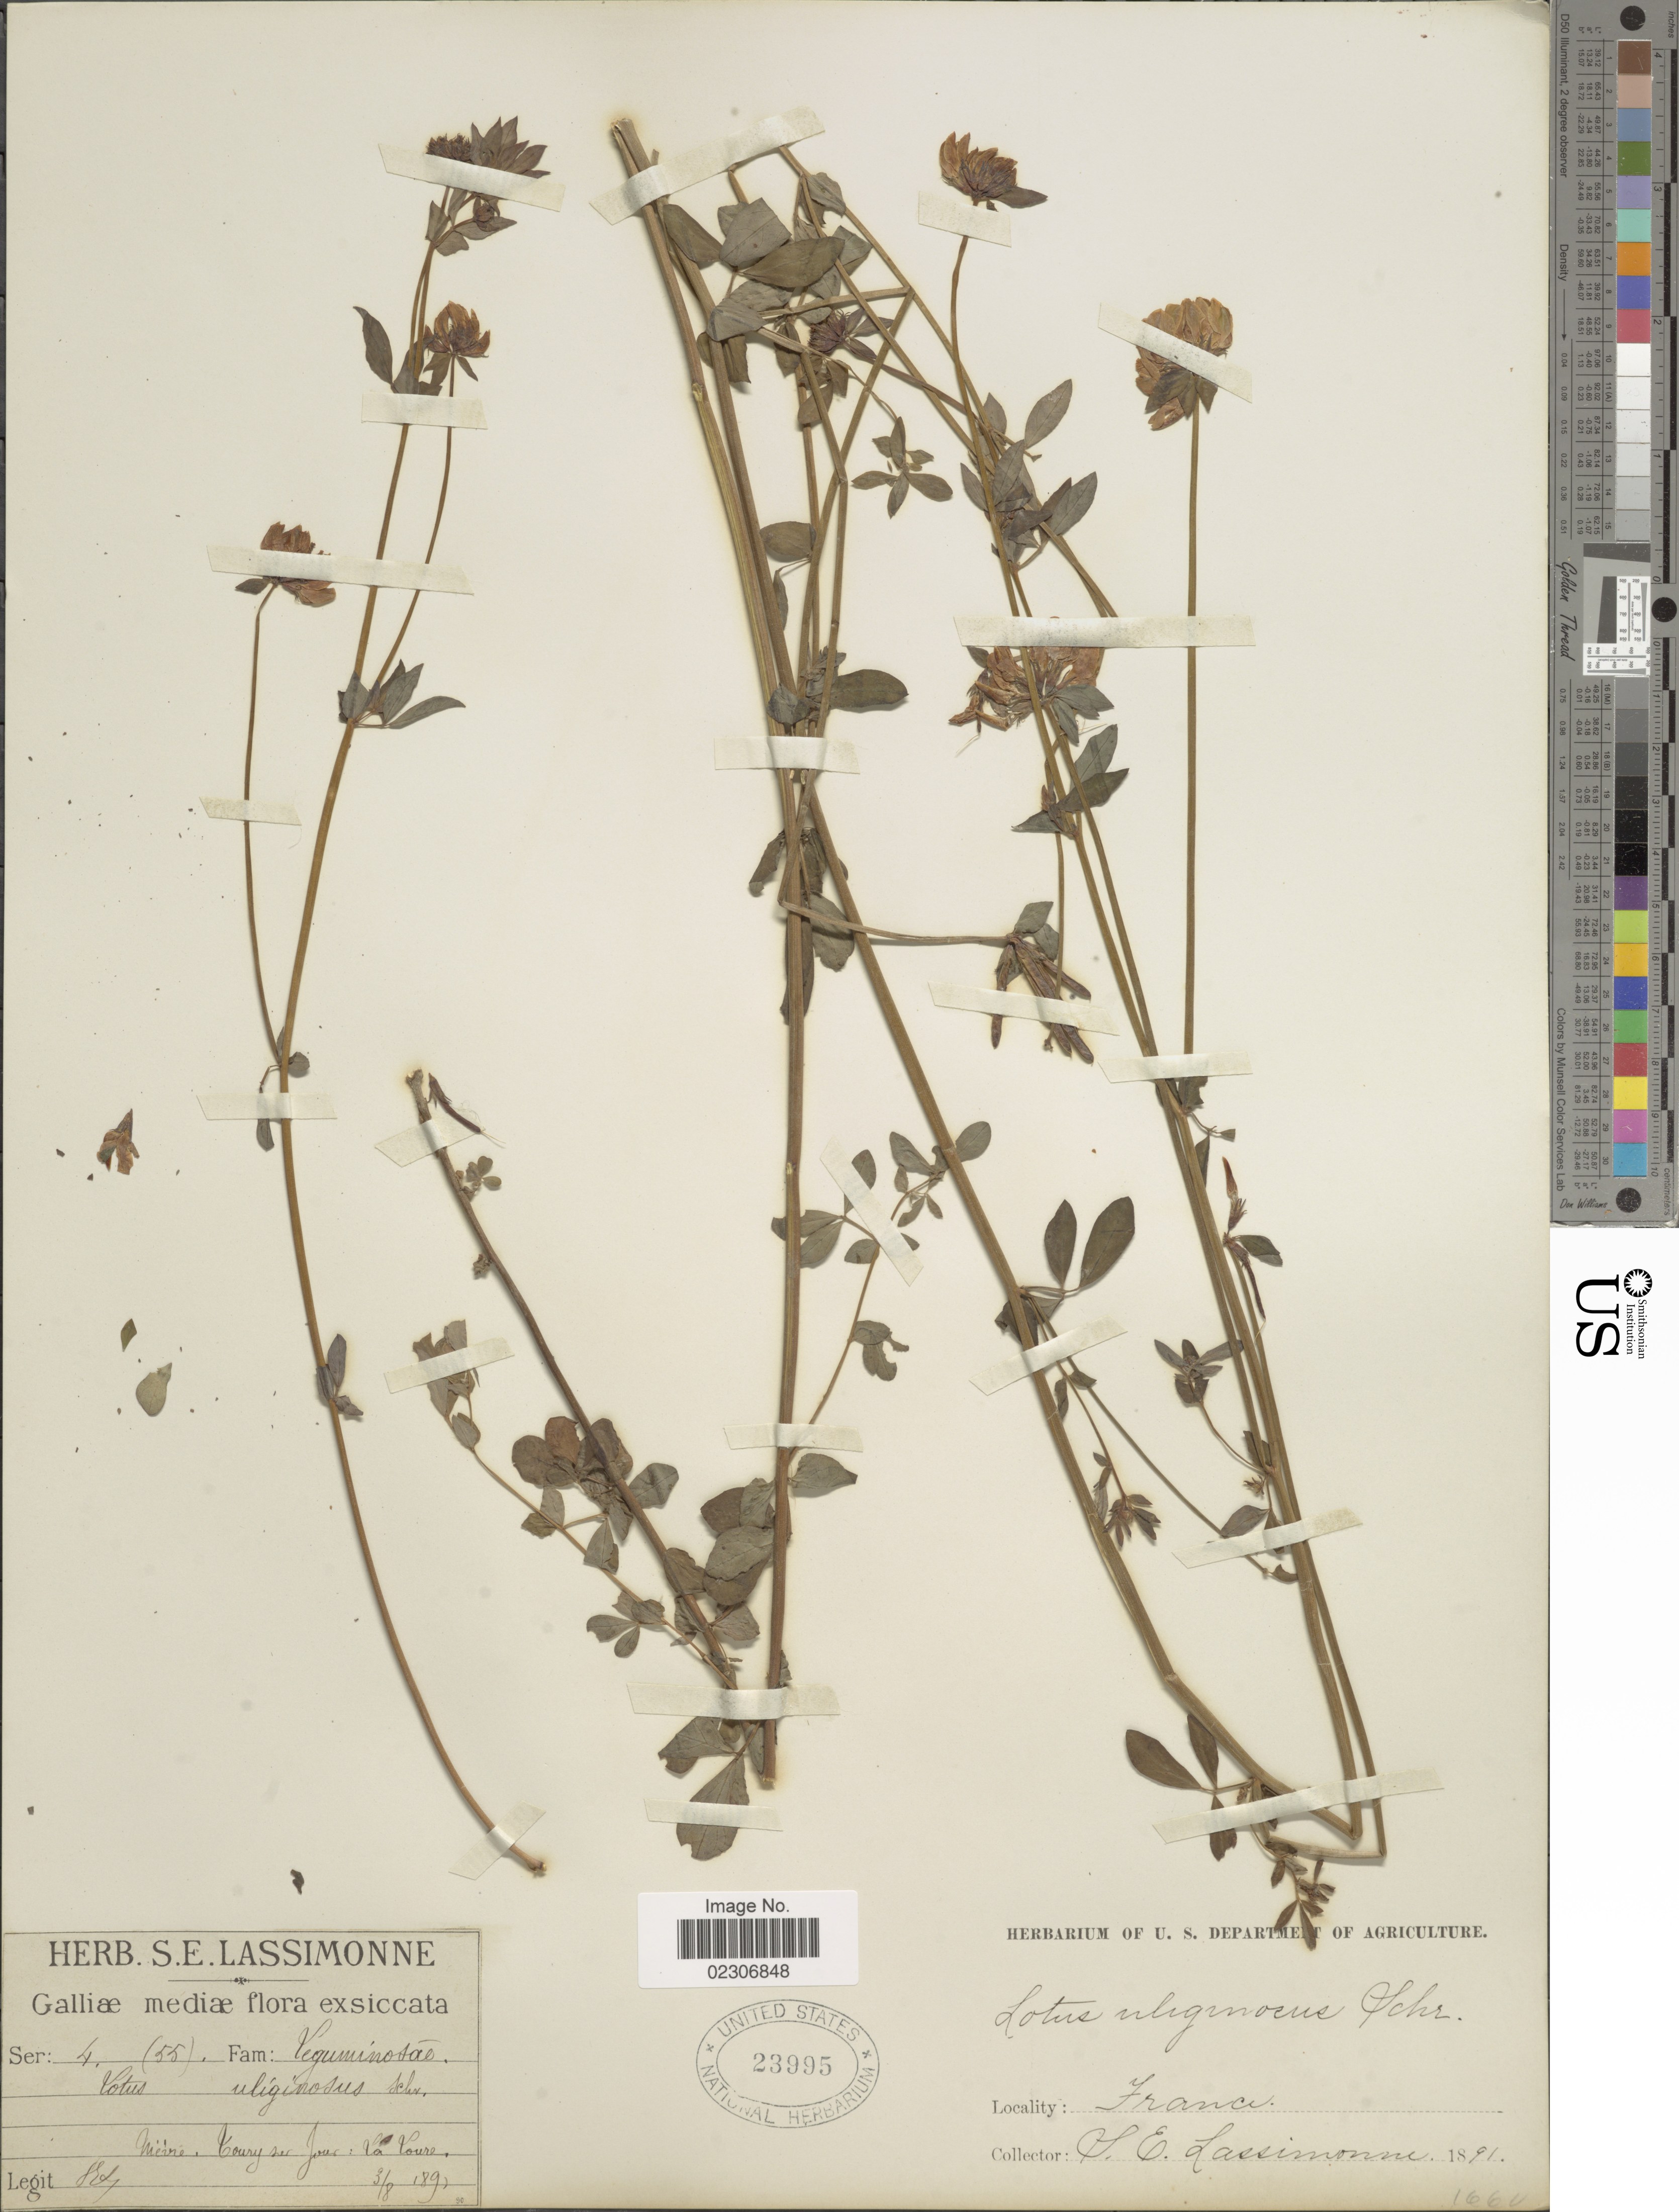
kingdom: Plantae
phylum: Tracheophyta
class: Magnoliopsida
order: Fabales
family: Fabaceae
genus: Lotus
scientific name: Lotus uliginosus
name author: Schkuhr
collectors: S. Lassimonne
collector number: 55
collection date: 1891-08-03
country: France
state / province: Bourgogne-Franche-Comté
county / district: Nièvre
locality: Nièvre, Toury sur Jour: La Loure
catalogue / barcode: US 23995